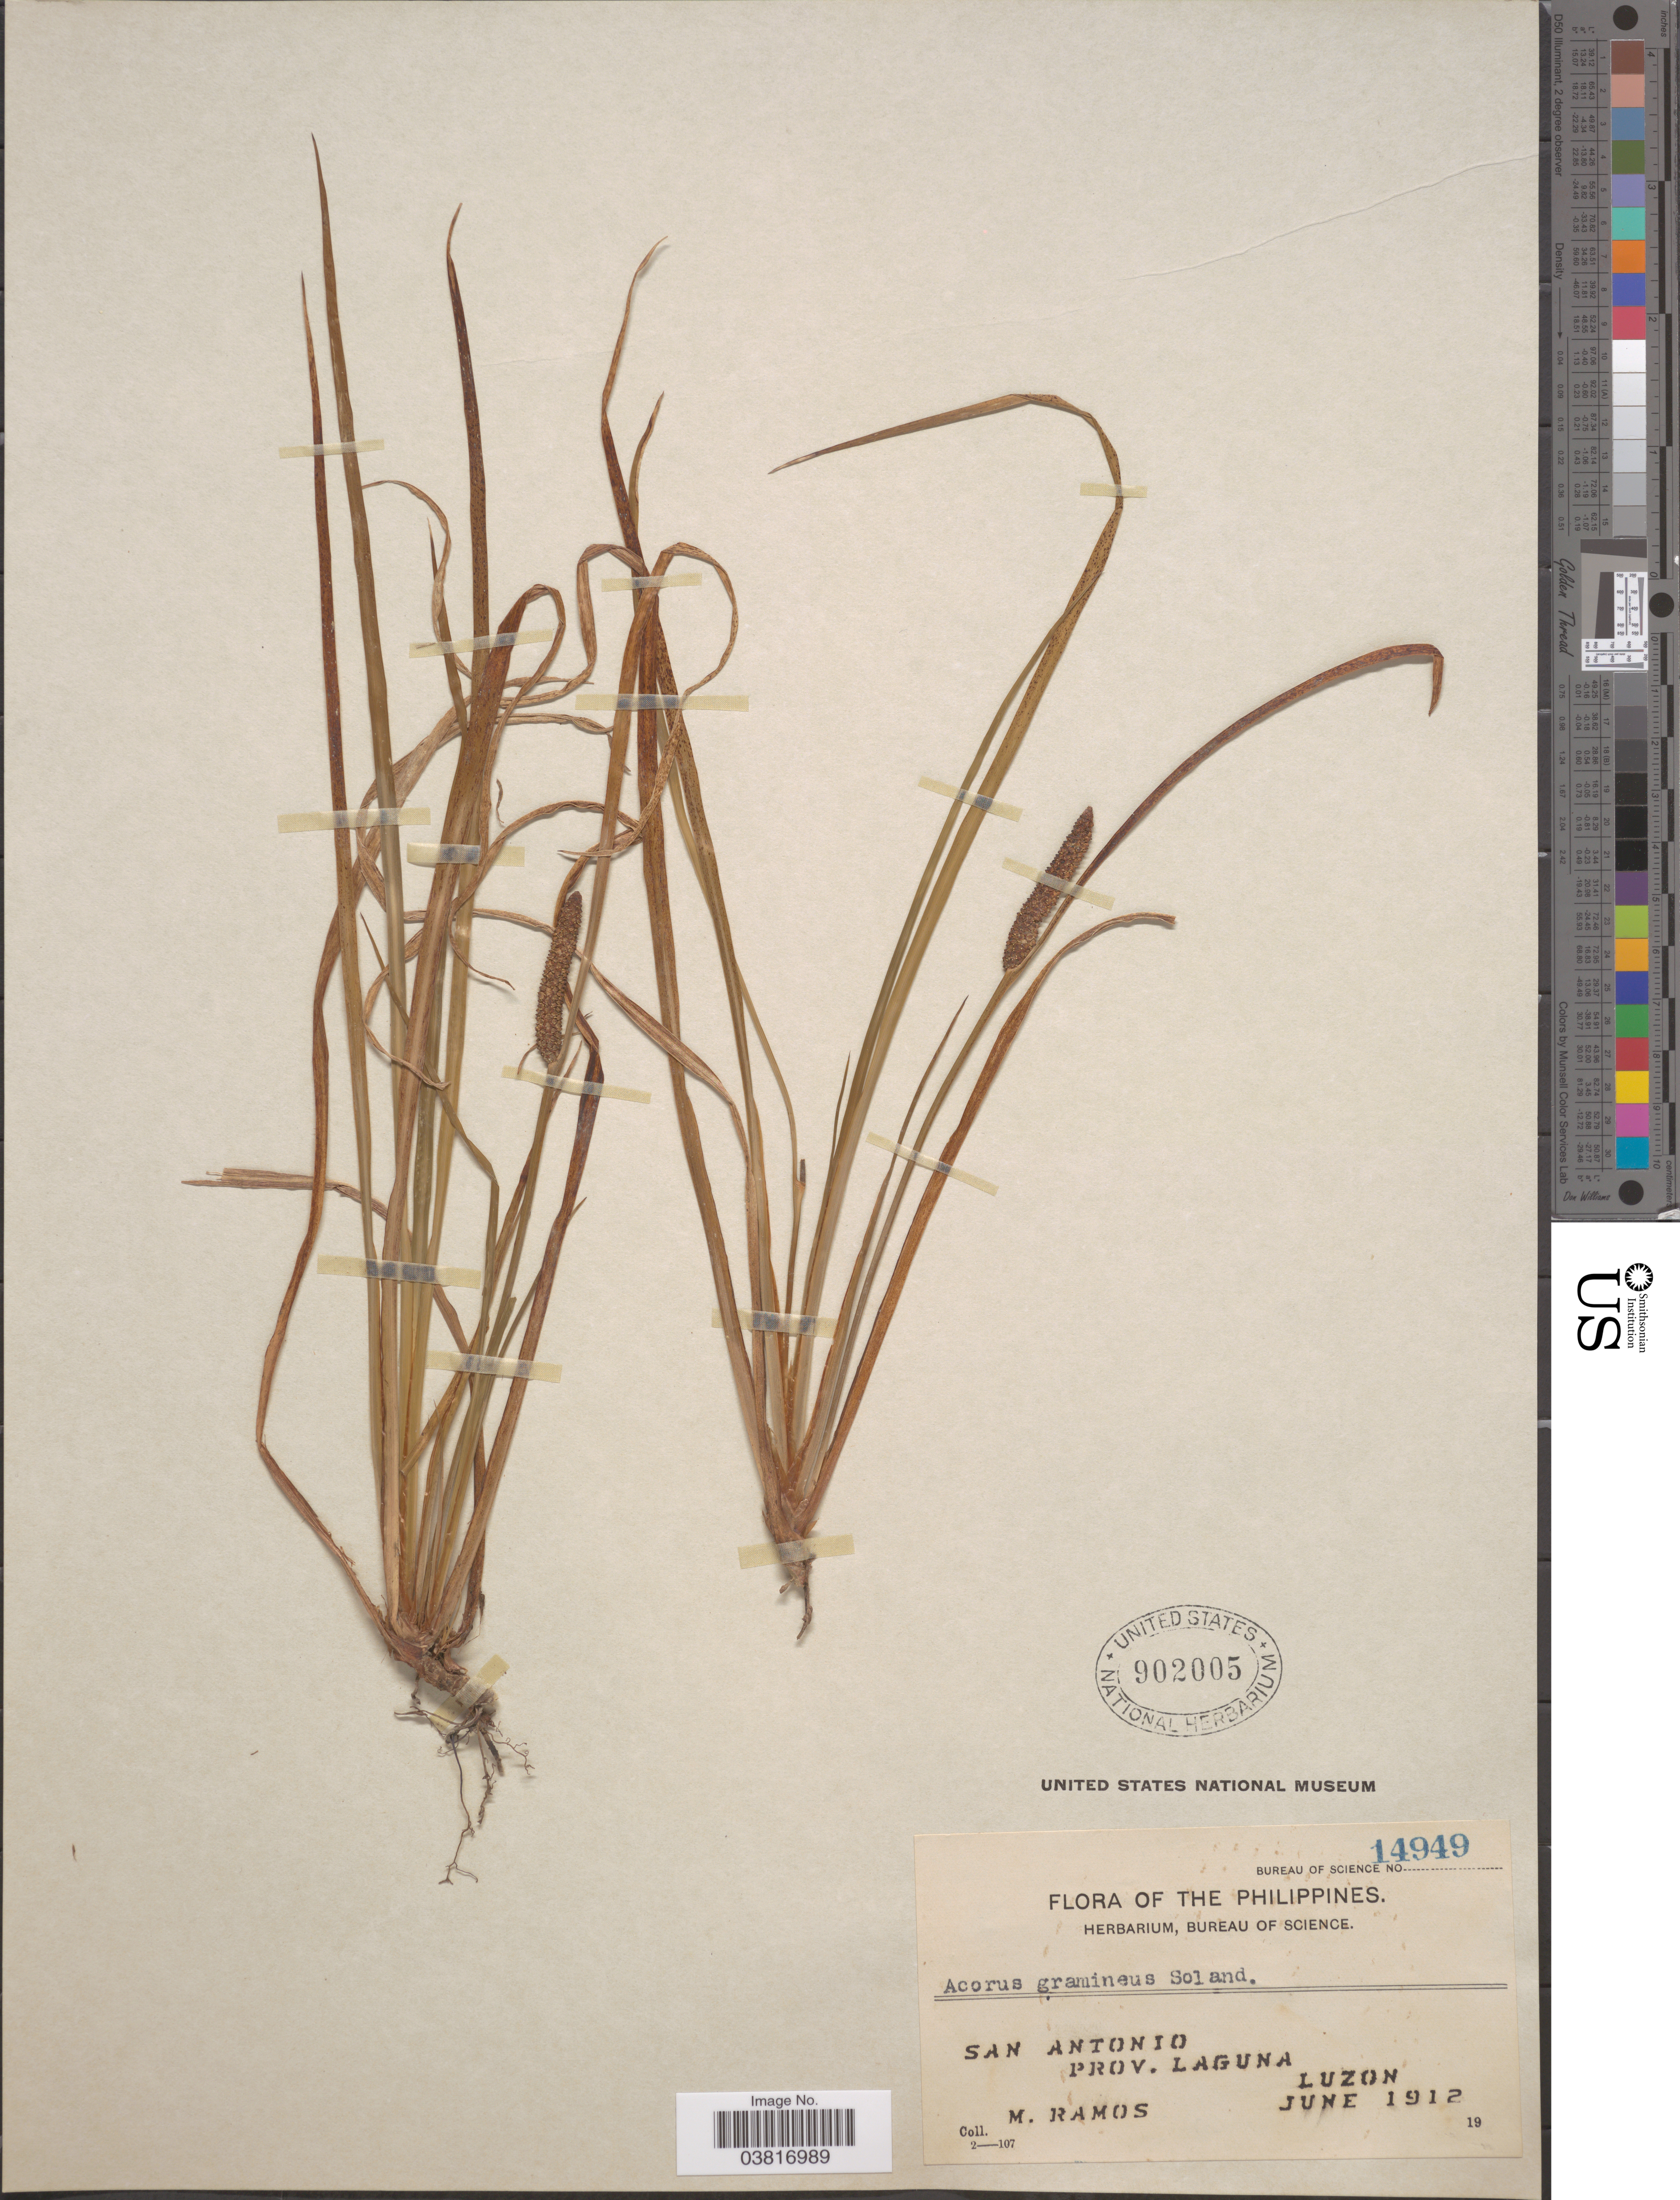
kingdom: Plantae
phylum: Tracheophyta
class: Liliopsida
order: Acorales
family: Acoraceae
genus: Acorus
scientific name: Acorus gramineus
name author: Sol. ex Aiton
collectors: M. Ramos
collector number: Bureau of Science 14949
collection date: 1912-06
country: Philippines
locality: San Antonio. Prov. Laguna. Luzon.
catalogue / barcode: US 902005